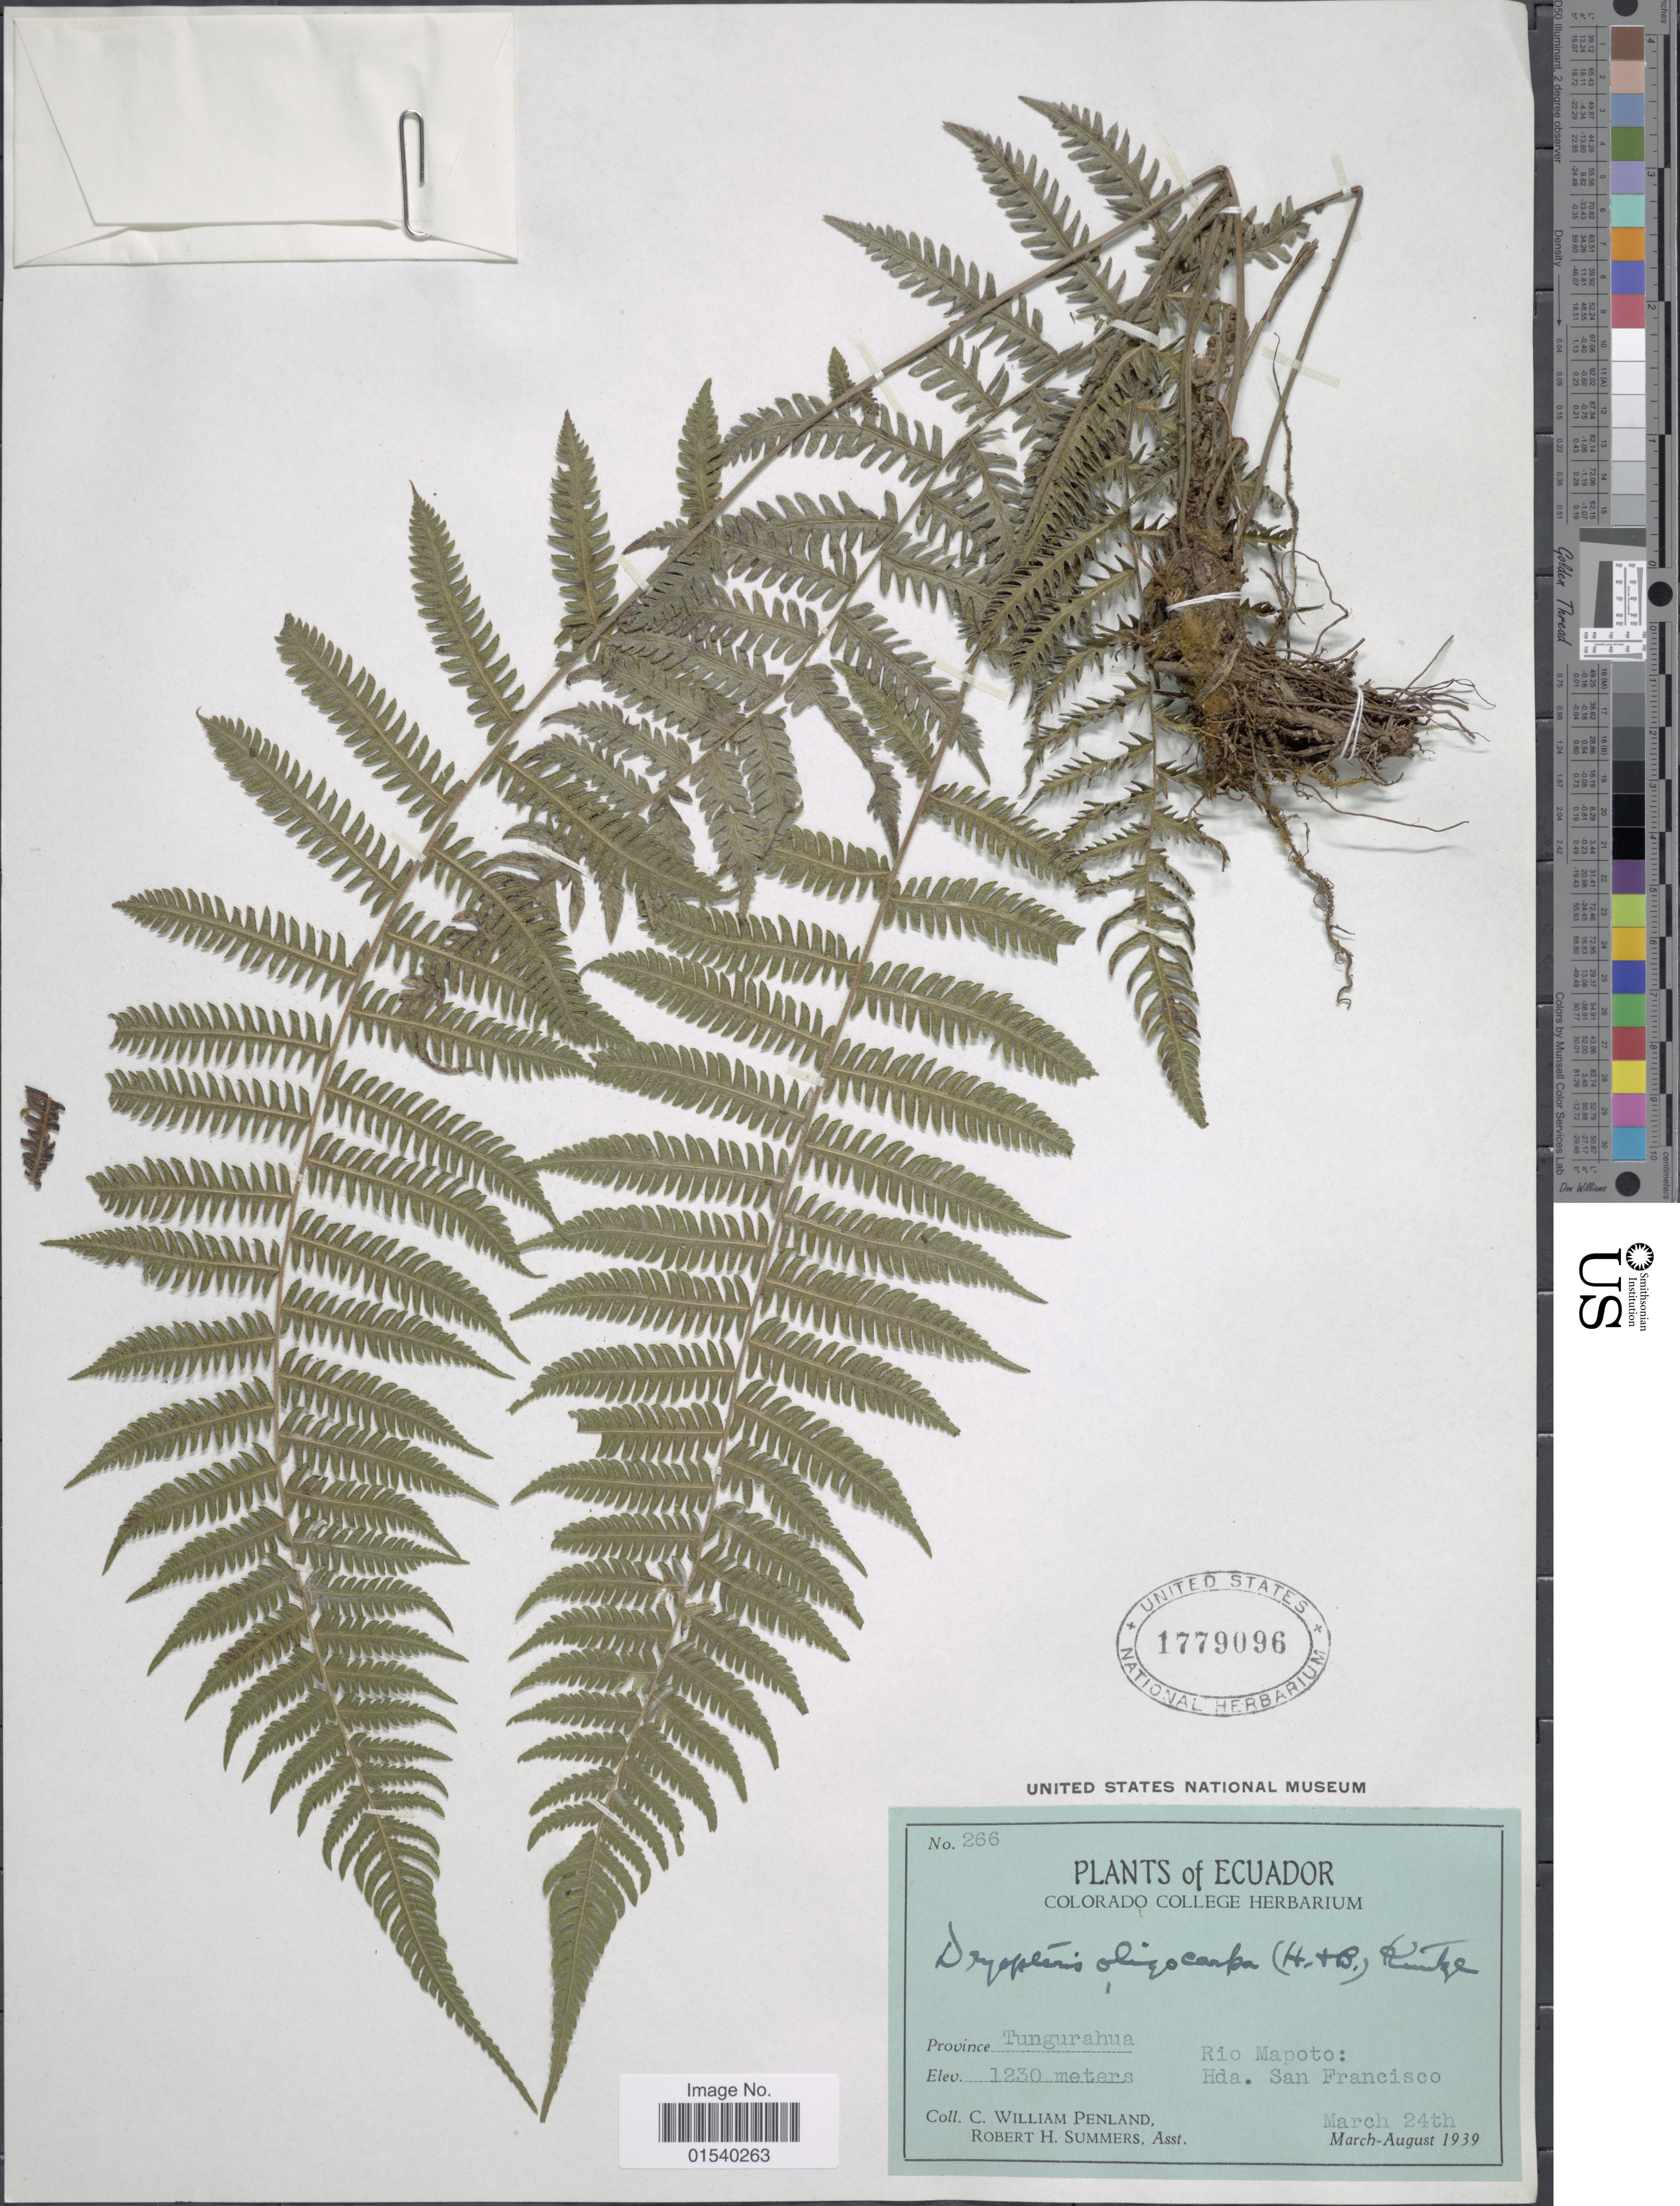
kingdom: Plantae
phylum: Tracheophyta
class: Polypodiopsida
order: Polypodiales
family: Thelypteridaceae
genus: Amauropelta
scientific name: Amauropelta oligocarpa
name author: (Humb. & Bonpl. ex Willd.) Pic. Serm.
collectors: C. W. Penland & R. Summers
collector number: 266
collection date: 1939-03-24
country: Ecuador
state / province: Tungurahua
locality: Rio Mapoto: Hda. San Francisco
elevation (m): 1230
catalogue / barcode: US 1779096